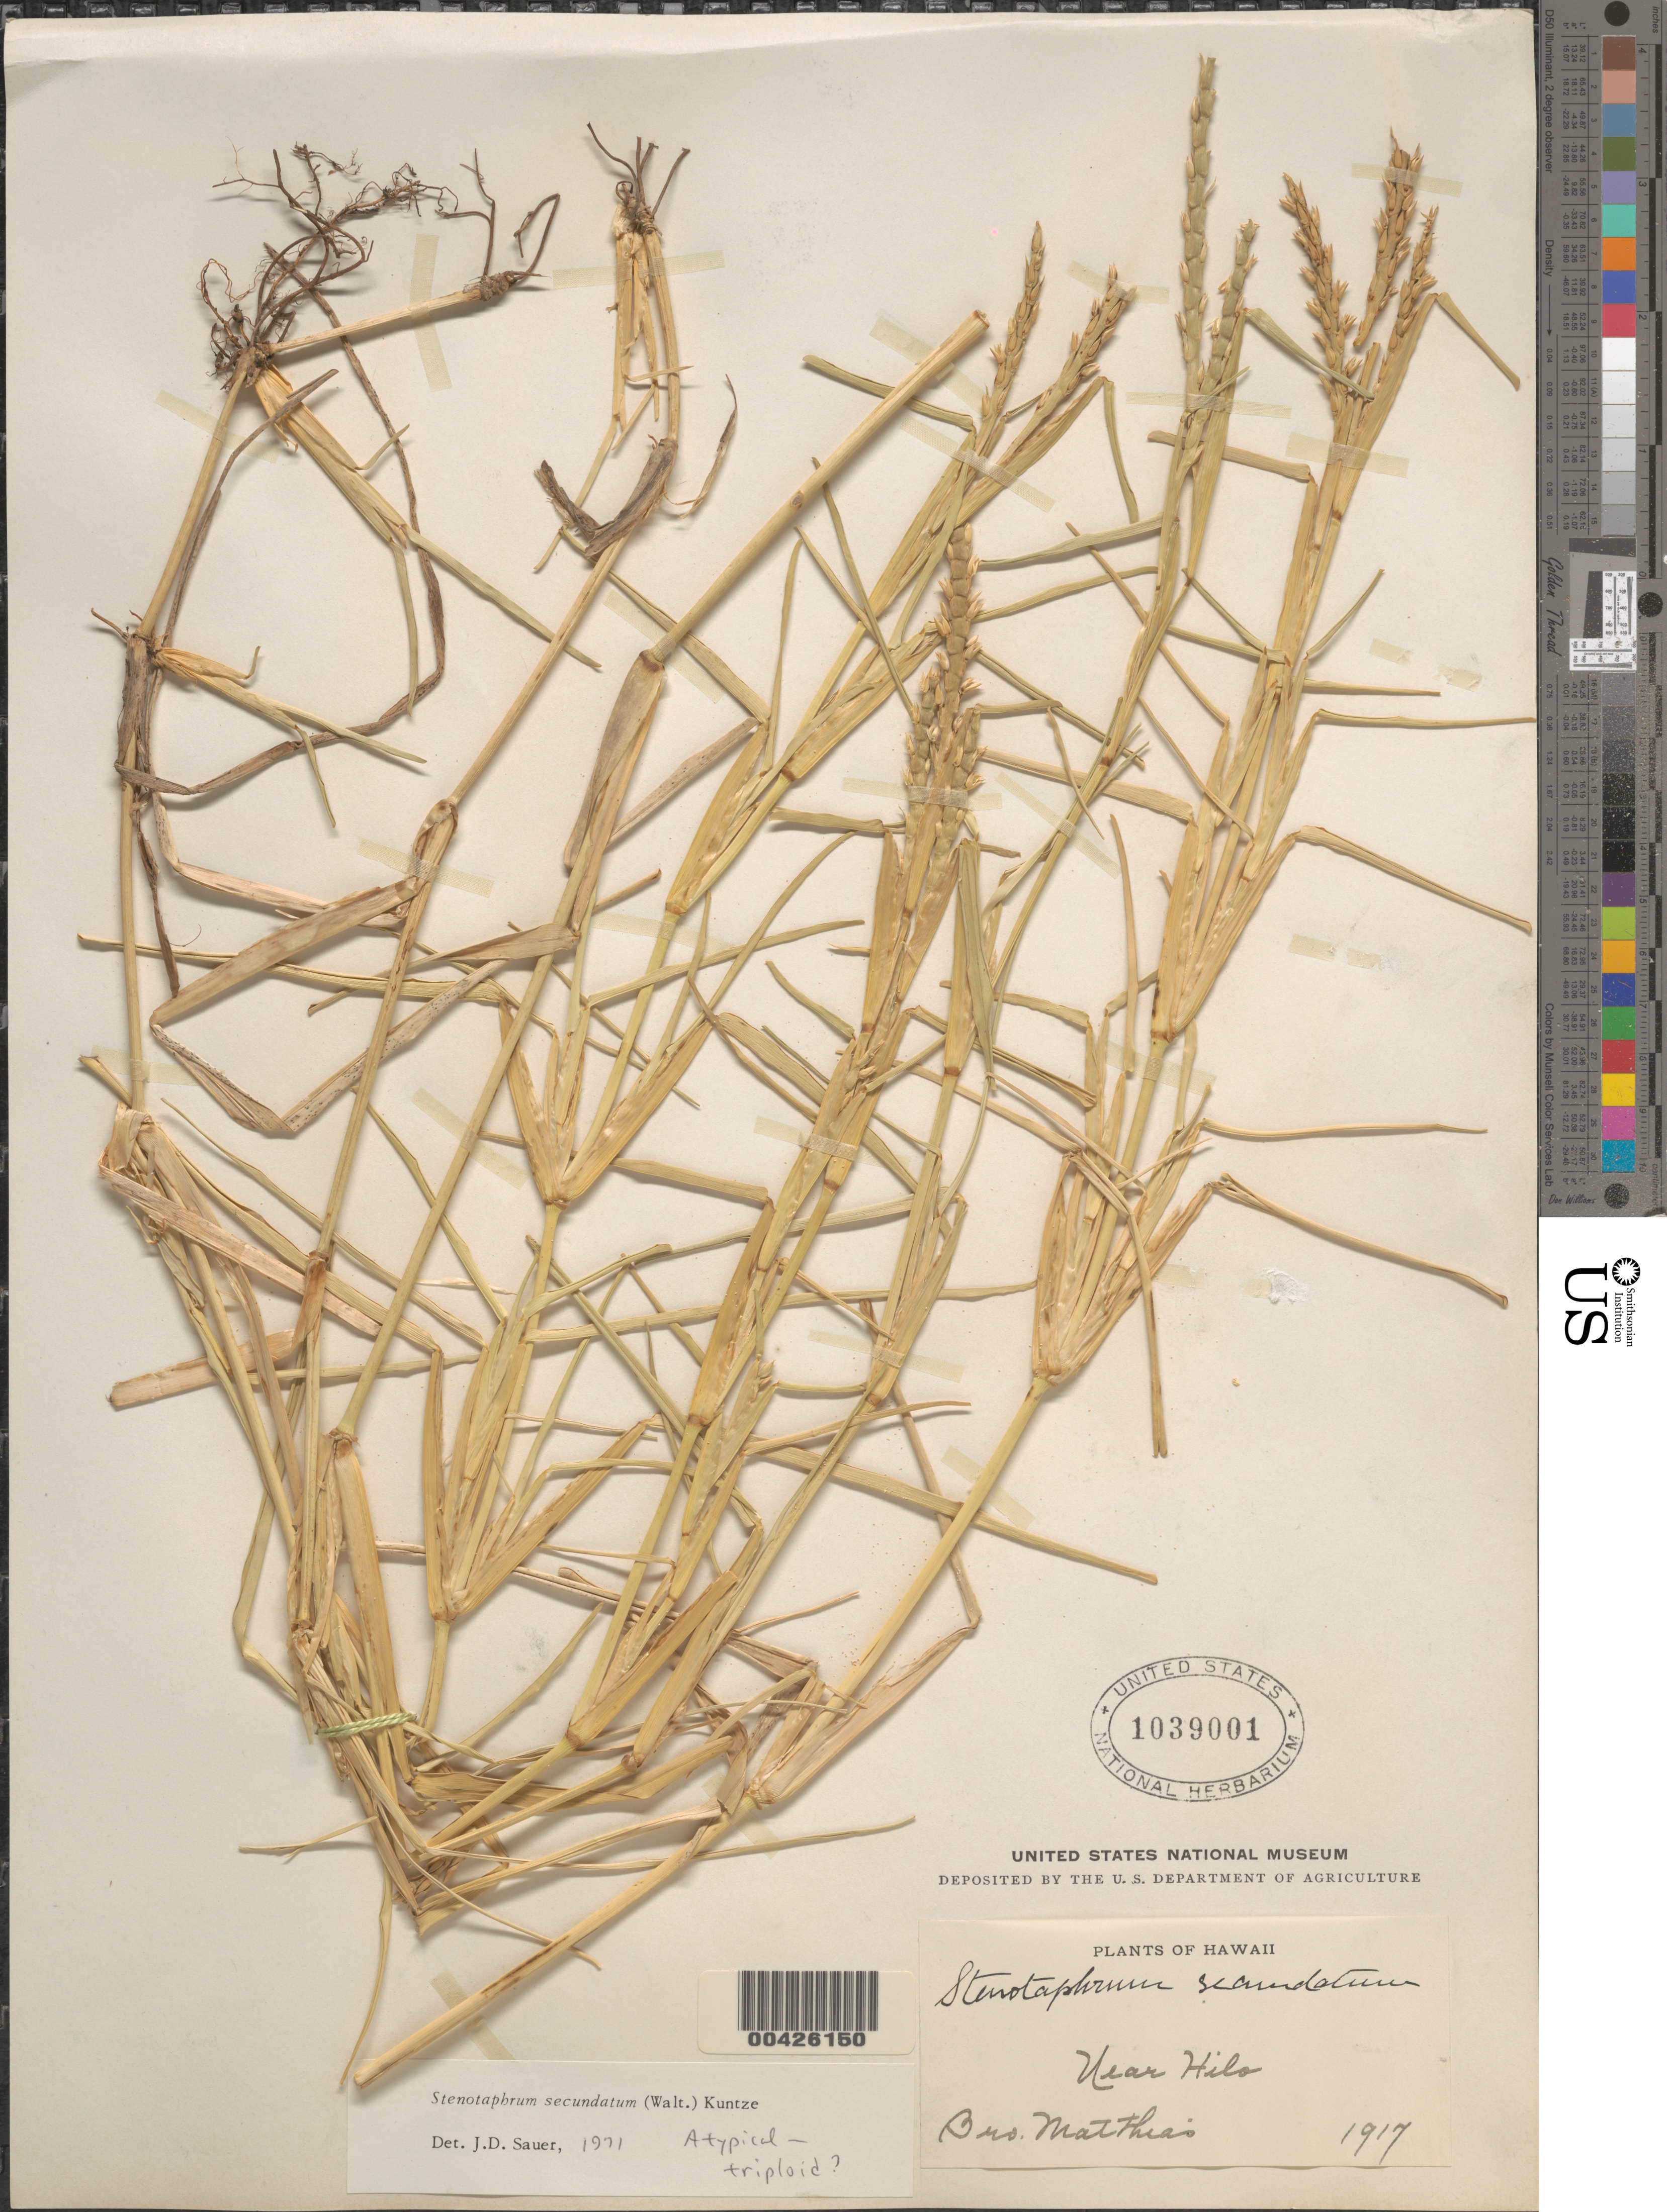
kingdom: Plantae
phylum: Tracheophyta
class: Liliopsida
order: Poales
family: Poaceae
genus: Stenotaphrum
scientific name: Stenotaphrum secundatum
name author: (Walter) Kuntze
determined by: Sauer, J. D.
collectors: B. Matthias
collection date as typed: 1917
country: United States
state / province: Hawaii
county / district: Hawaii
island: Hawaii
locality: Near Hilo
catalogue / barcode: US 1039001